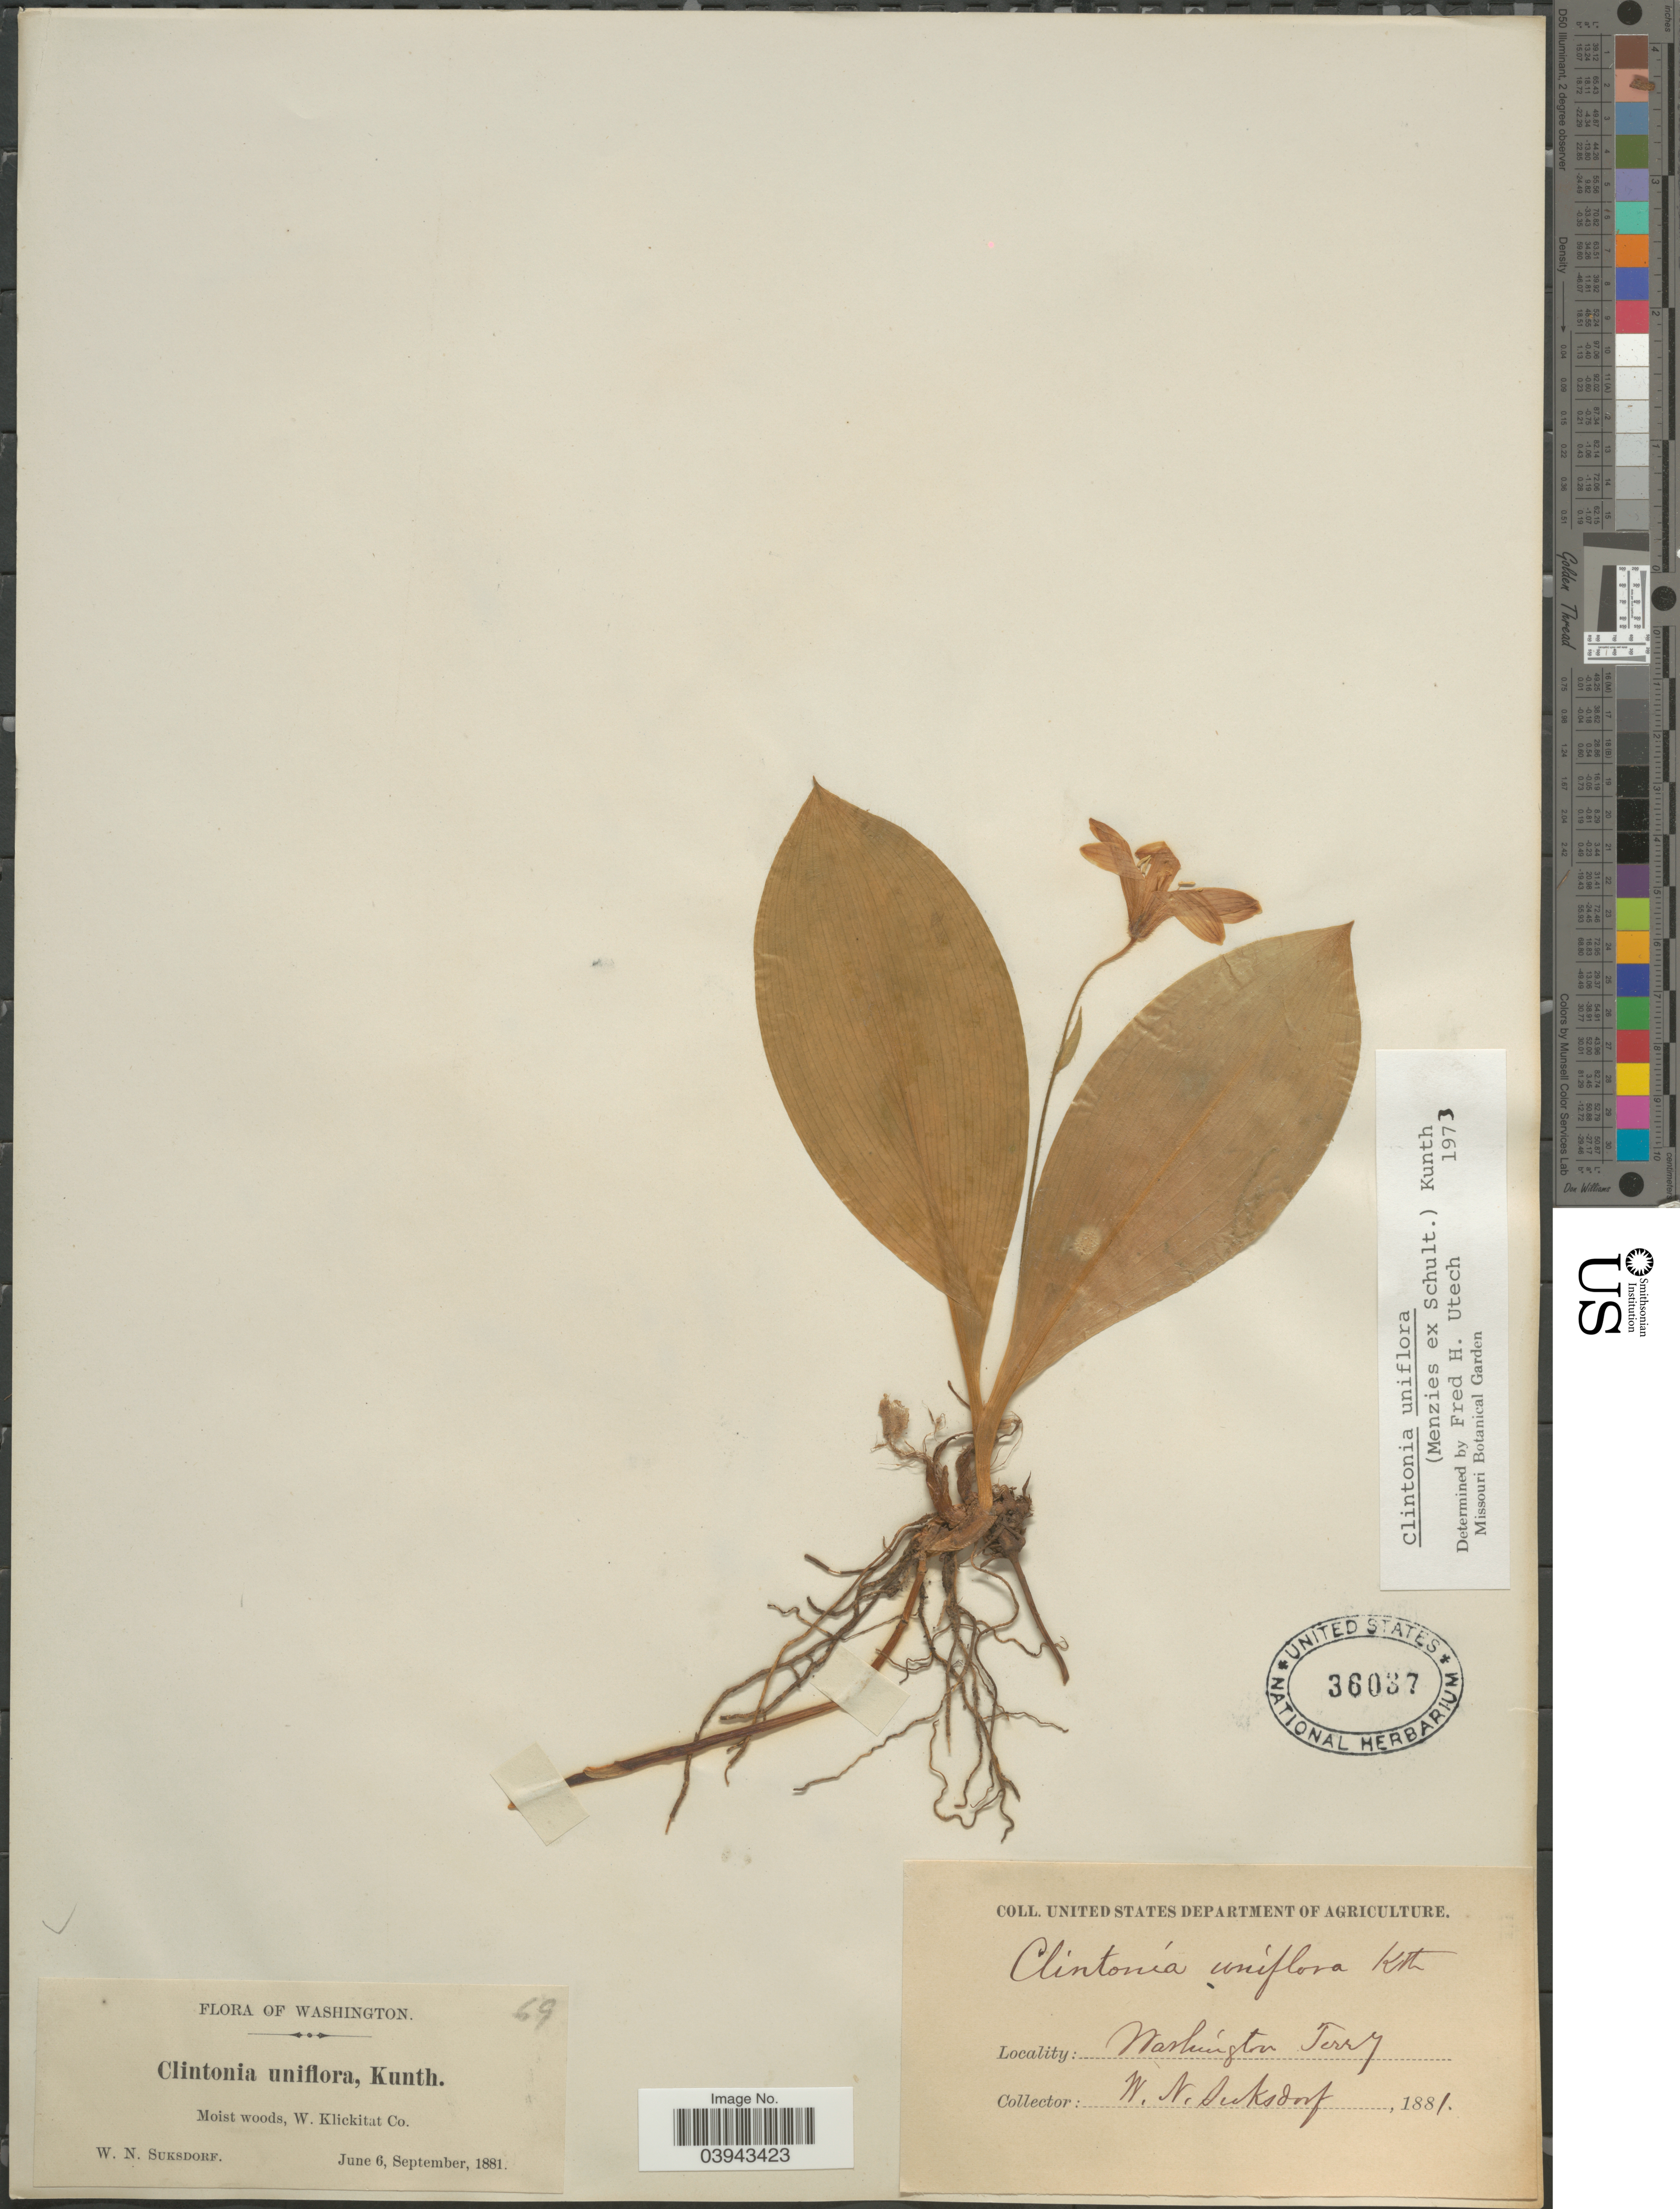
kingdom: Plantae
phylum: Tracheophyta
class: Liliopsida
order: Liliales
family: Liliaceae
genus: Clintonia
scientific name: Clintonia uniflora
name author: Kunth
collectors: W. N. Suksdorf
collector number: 69?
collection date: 1881-06-06/1881-09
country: United States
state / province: Washington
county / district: Klickitat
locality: Moist woods, W. Klickitat Co.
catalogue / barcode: US 36037